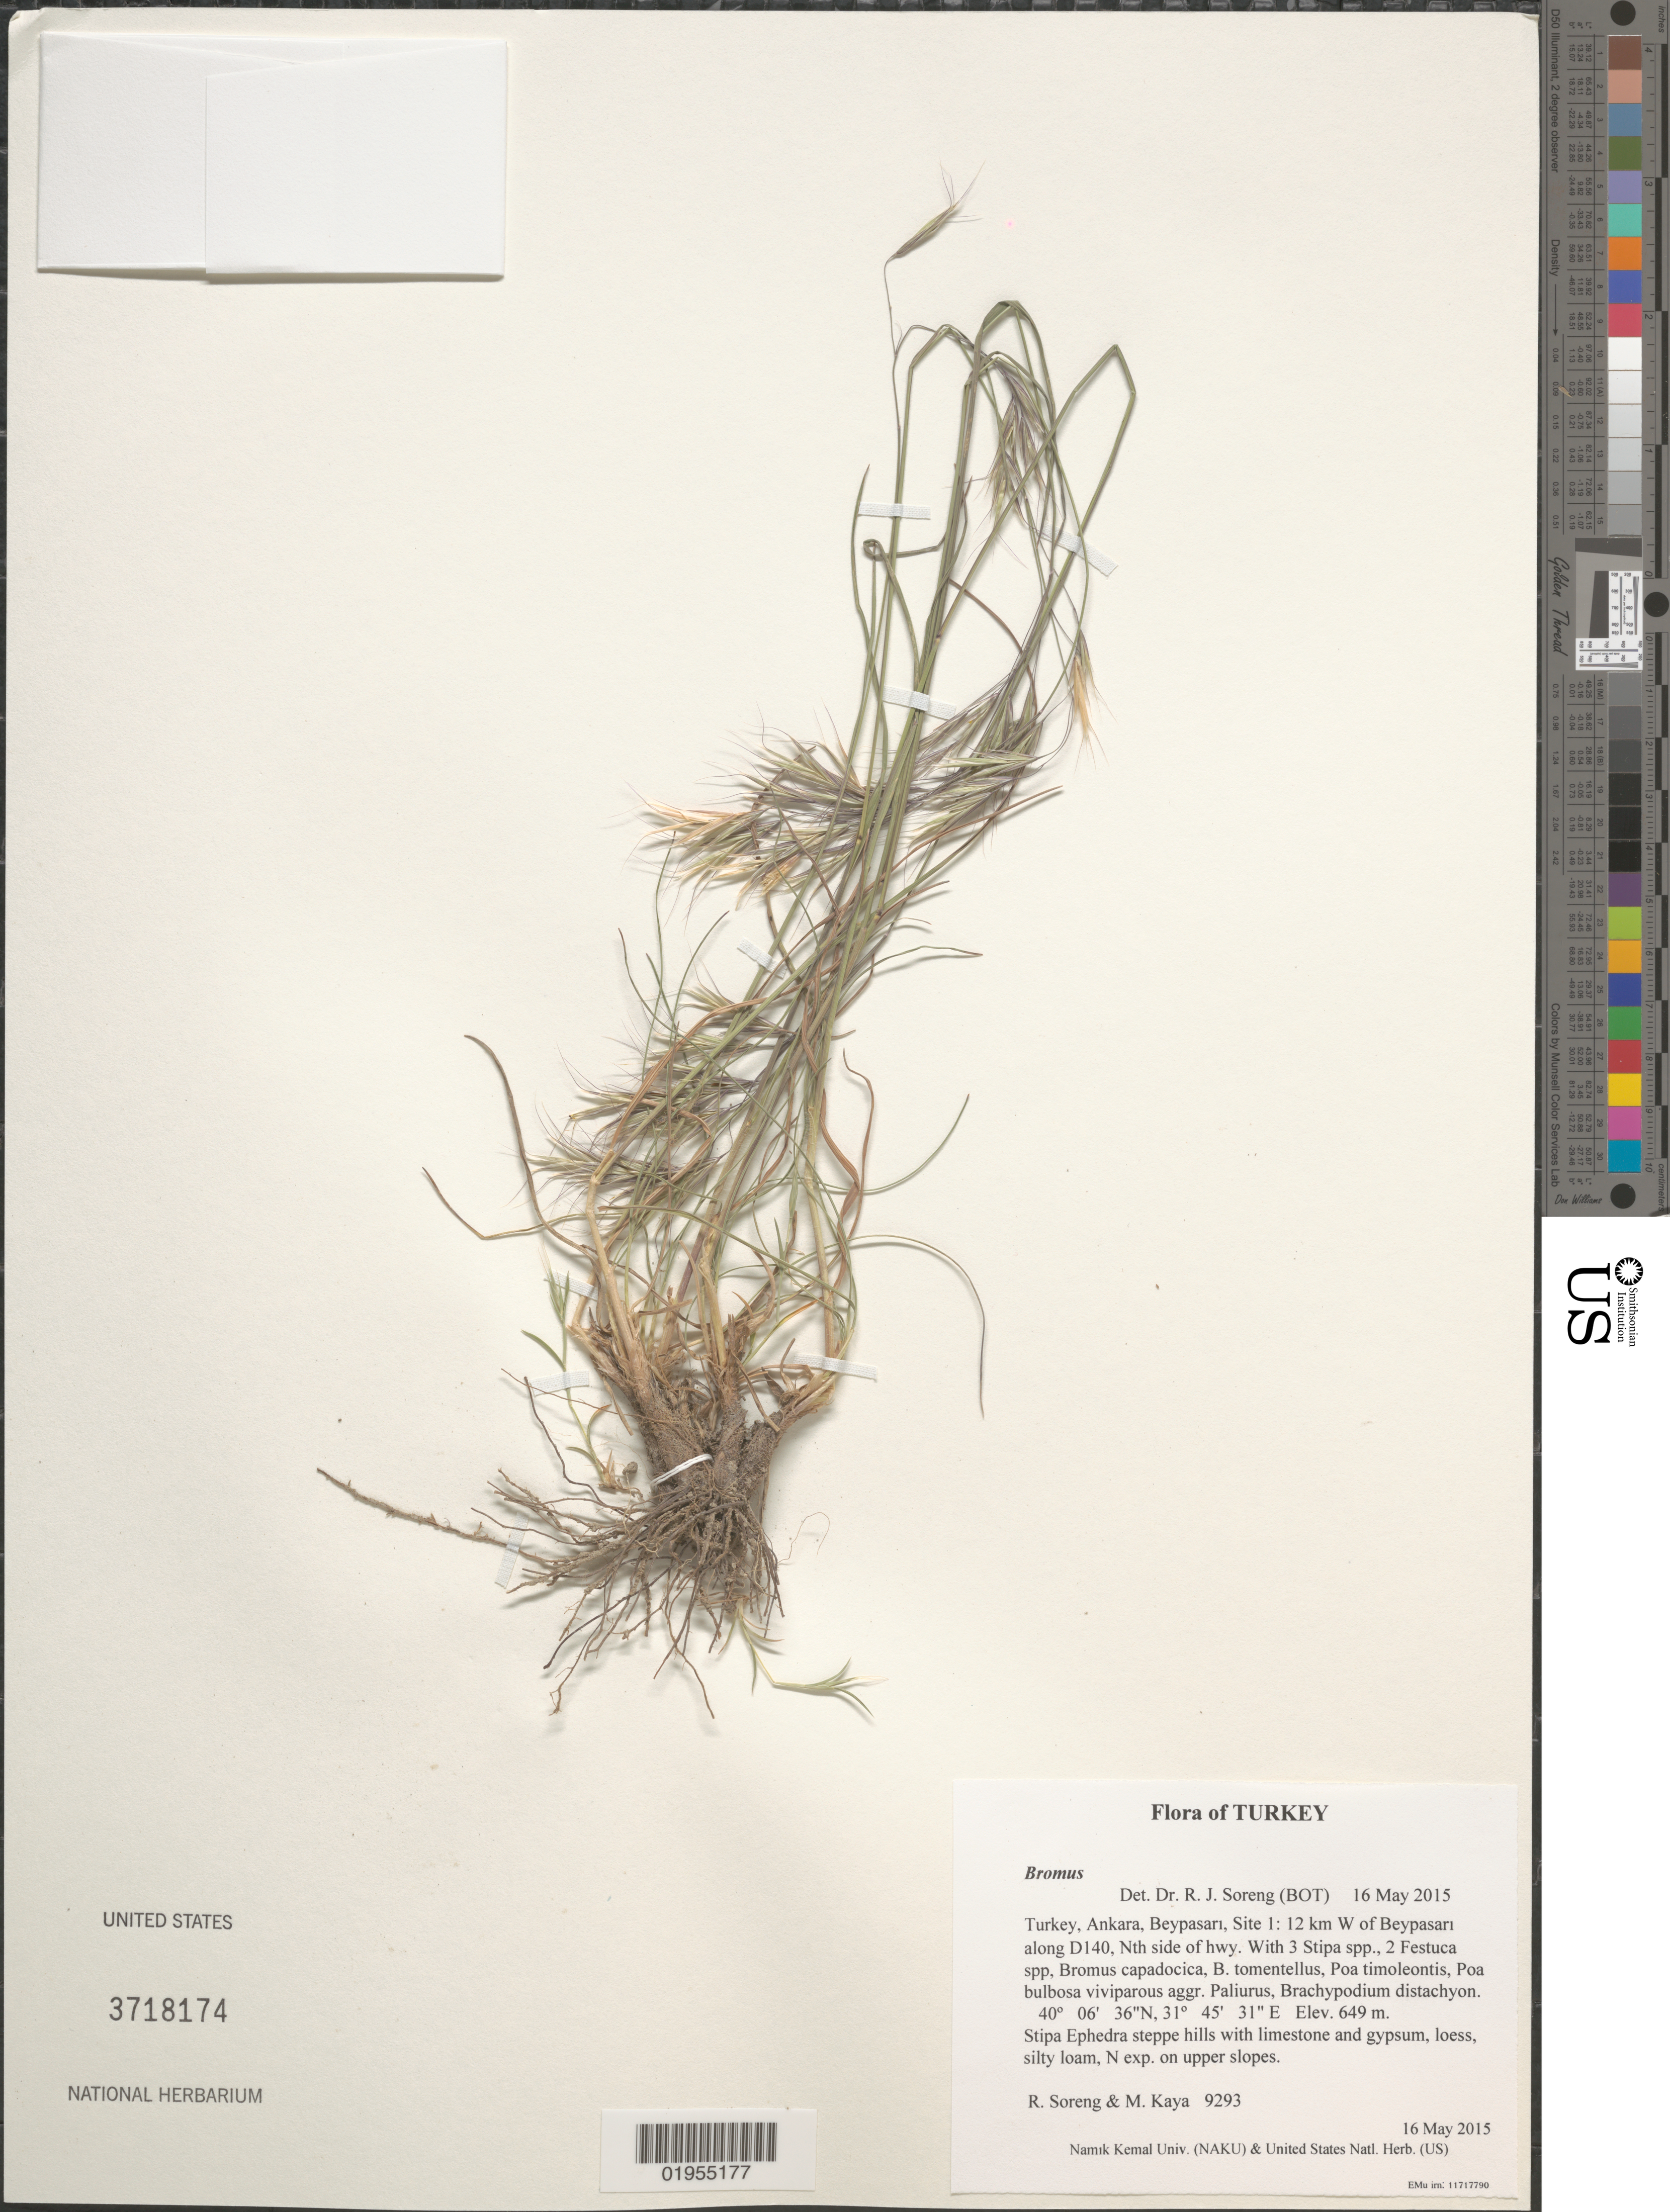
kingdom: Plantae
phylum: Tracheophyta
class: Liliopsida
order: Poales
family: Poaceae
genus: Bromus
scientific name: Bromus sp.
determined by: Soreng, Robert J., Research Associate (BOT), Smithsonian Institution - National Museum of Natural History (UNITED STATES)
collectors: R. J. Soreng & M. Kaya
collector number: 9293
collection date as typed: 2015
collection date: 2015-05-16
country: Turkey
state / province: Ankara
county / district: Beypasari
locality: Site 1: 12 km W of Beypasari along D140, Nth side of hwy.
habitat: Stipa Ephedra steppe hills with limestone and gypsum, loess, silty loam, N exp. on upper slopes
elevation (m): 649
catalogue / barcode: US 3718174